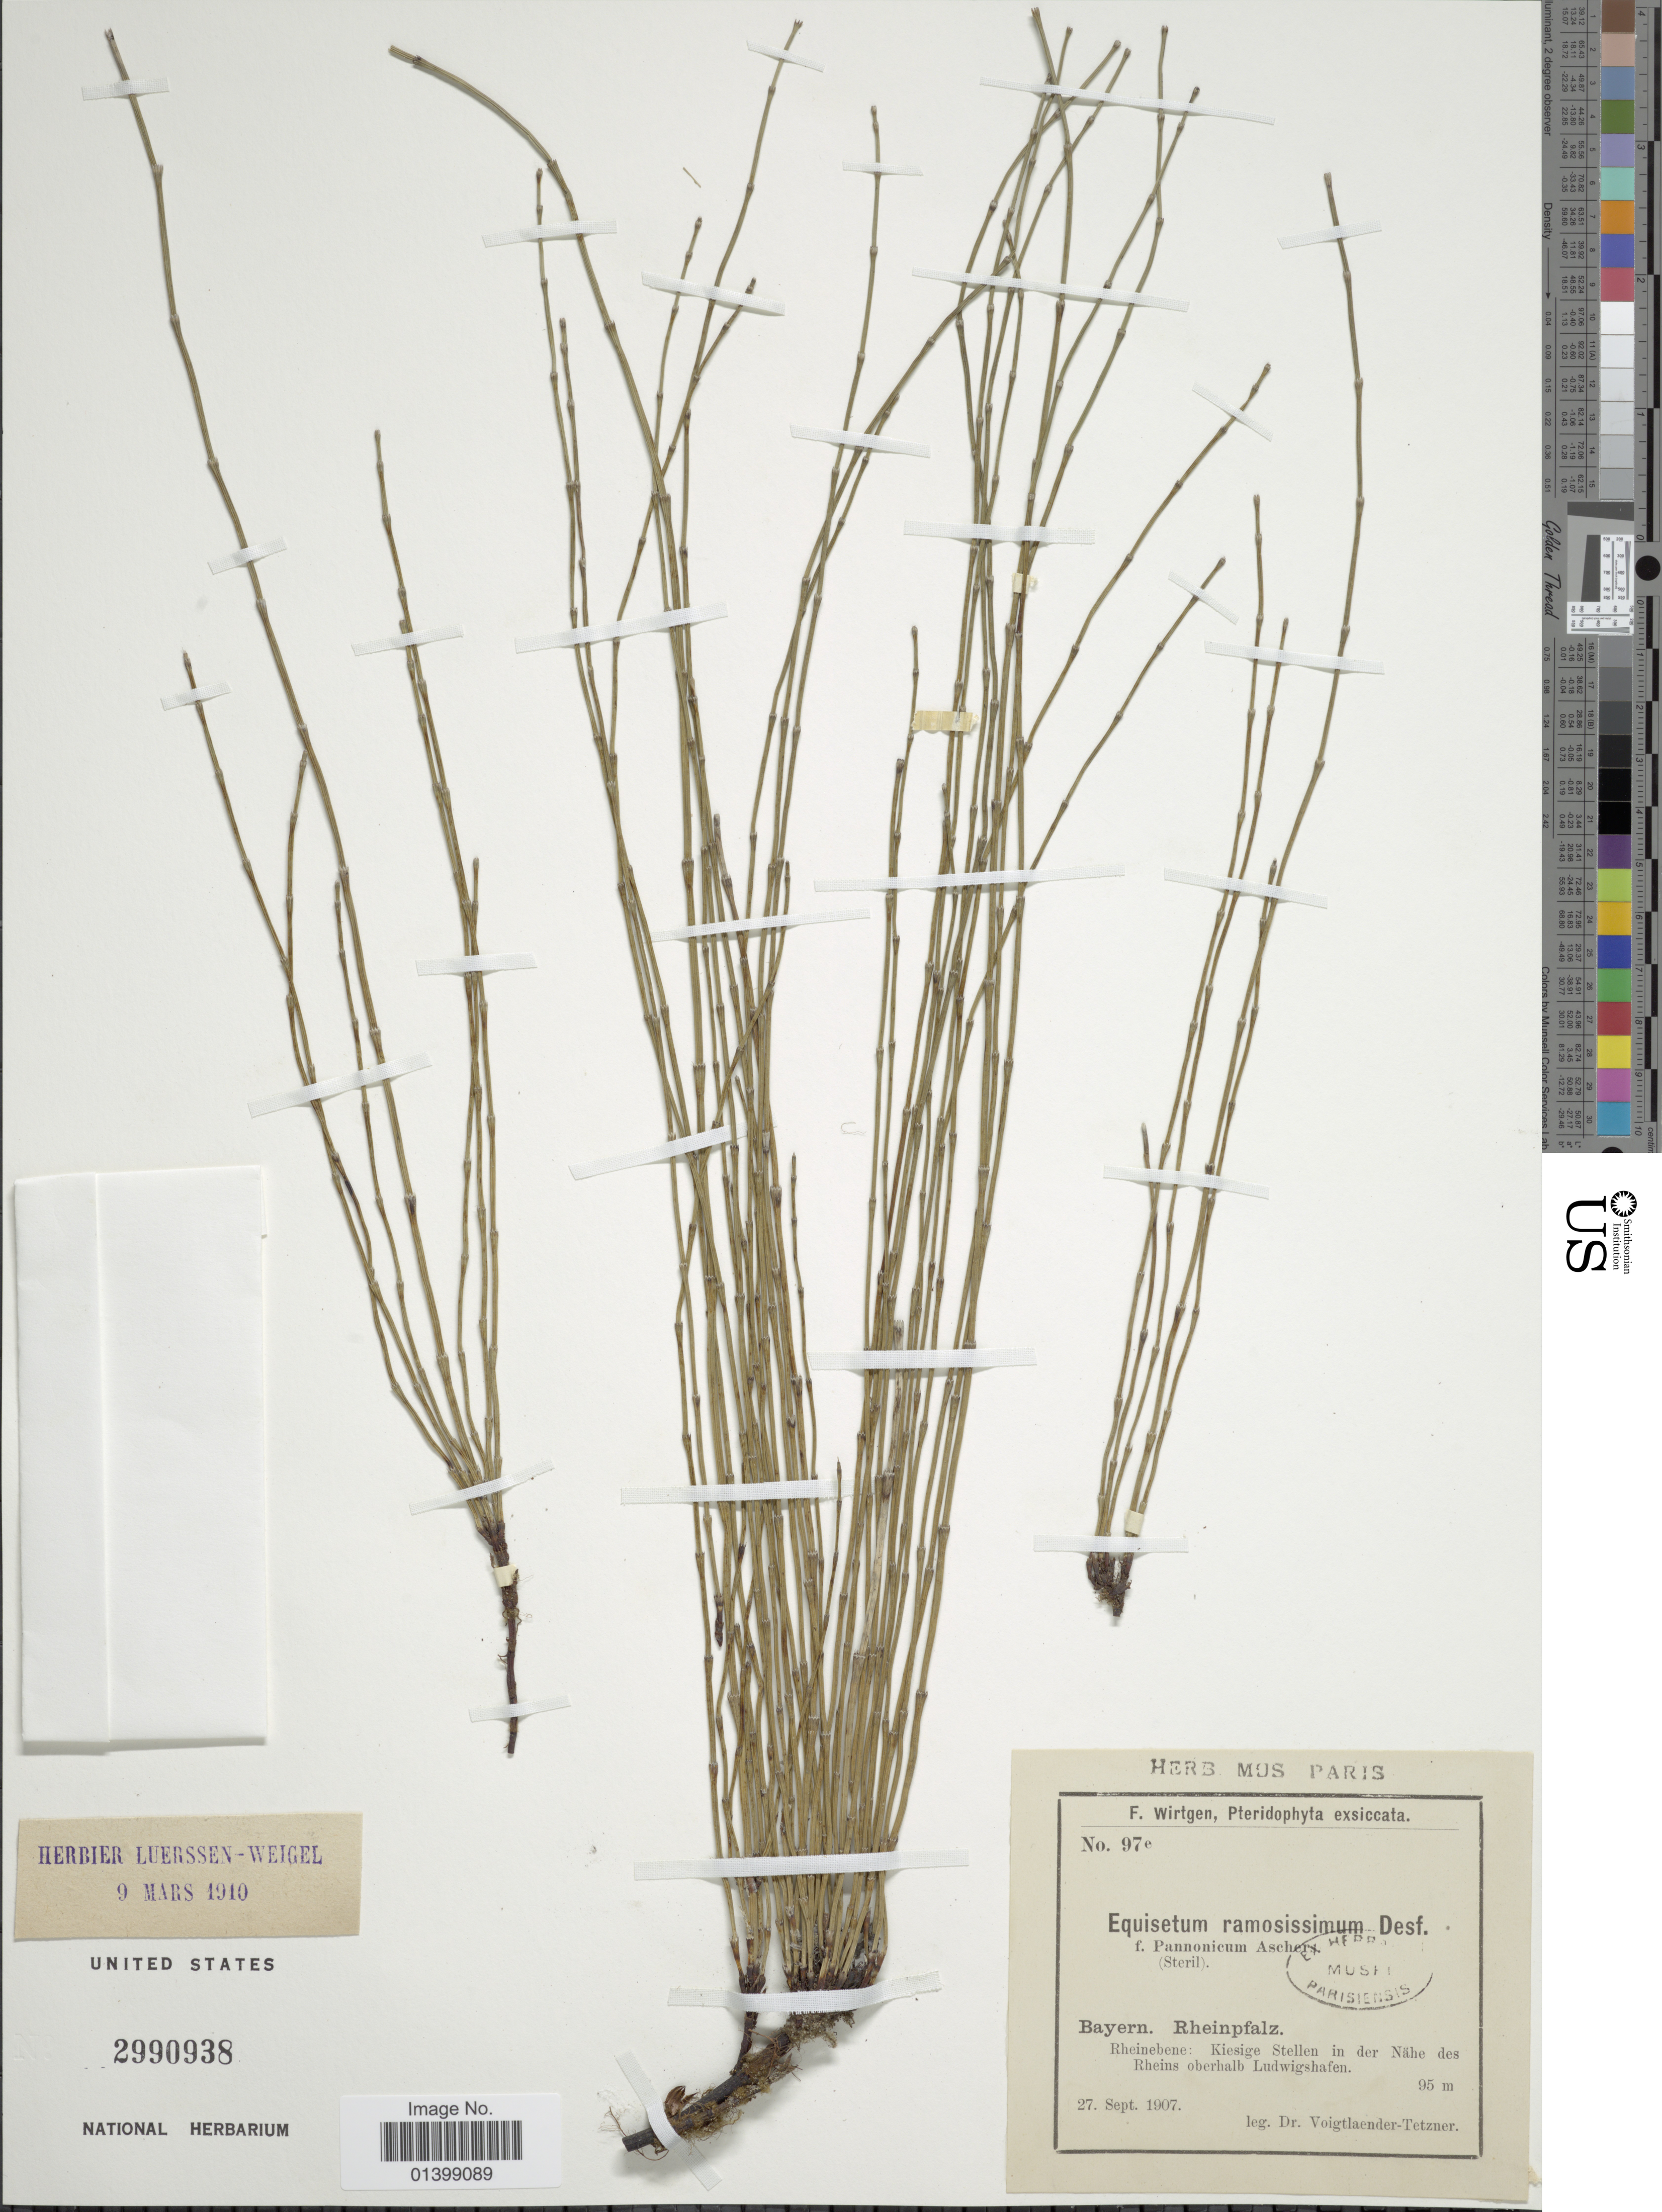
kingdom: Plantae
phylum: Tracheophyta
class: Polypodiopsida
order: Equisetales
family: Equisetaceae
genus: Equisetum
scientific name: Equisetum ramosissimum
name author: Desf.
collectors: W. Voigtlander-Tetzner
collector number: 97e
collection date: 1907-09-27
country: Germany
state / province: Bayern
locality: Rheinpfalz, Rheinebene: Kiesige Stellen in der Nähe des Rheins oberhalb Ludwigshafen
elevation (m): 95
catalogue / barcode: US 2990938